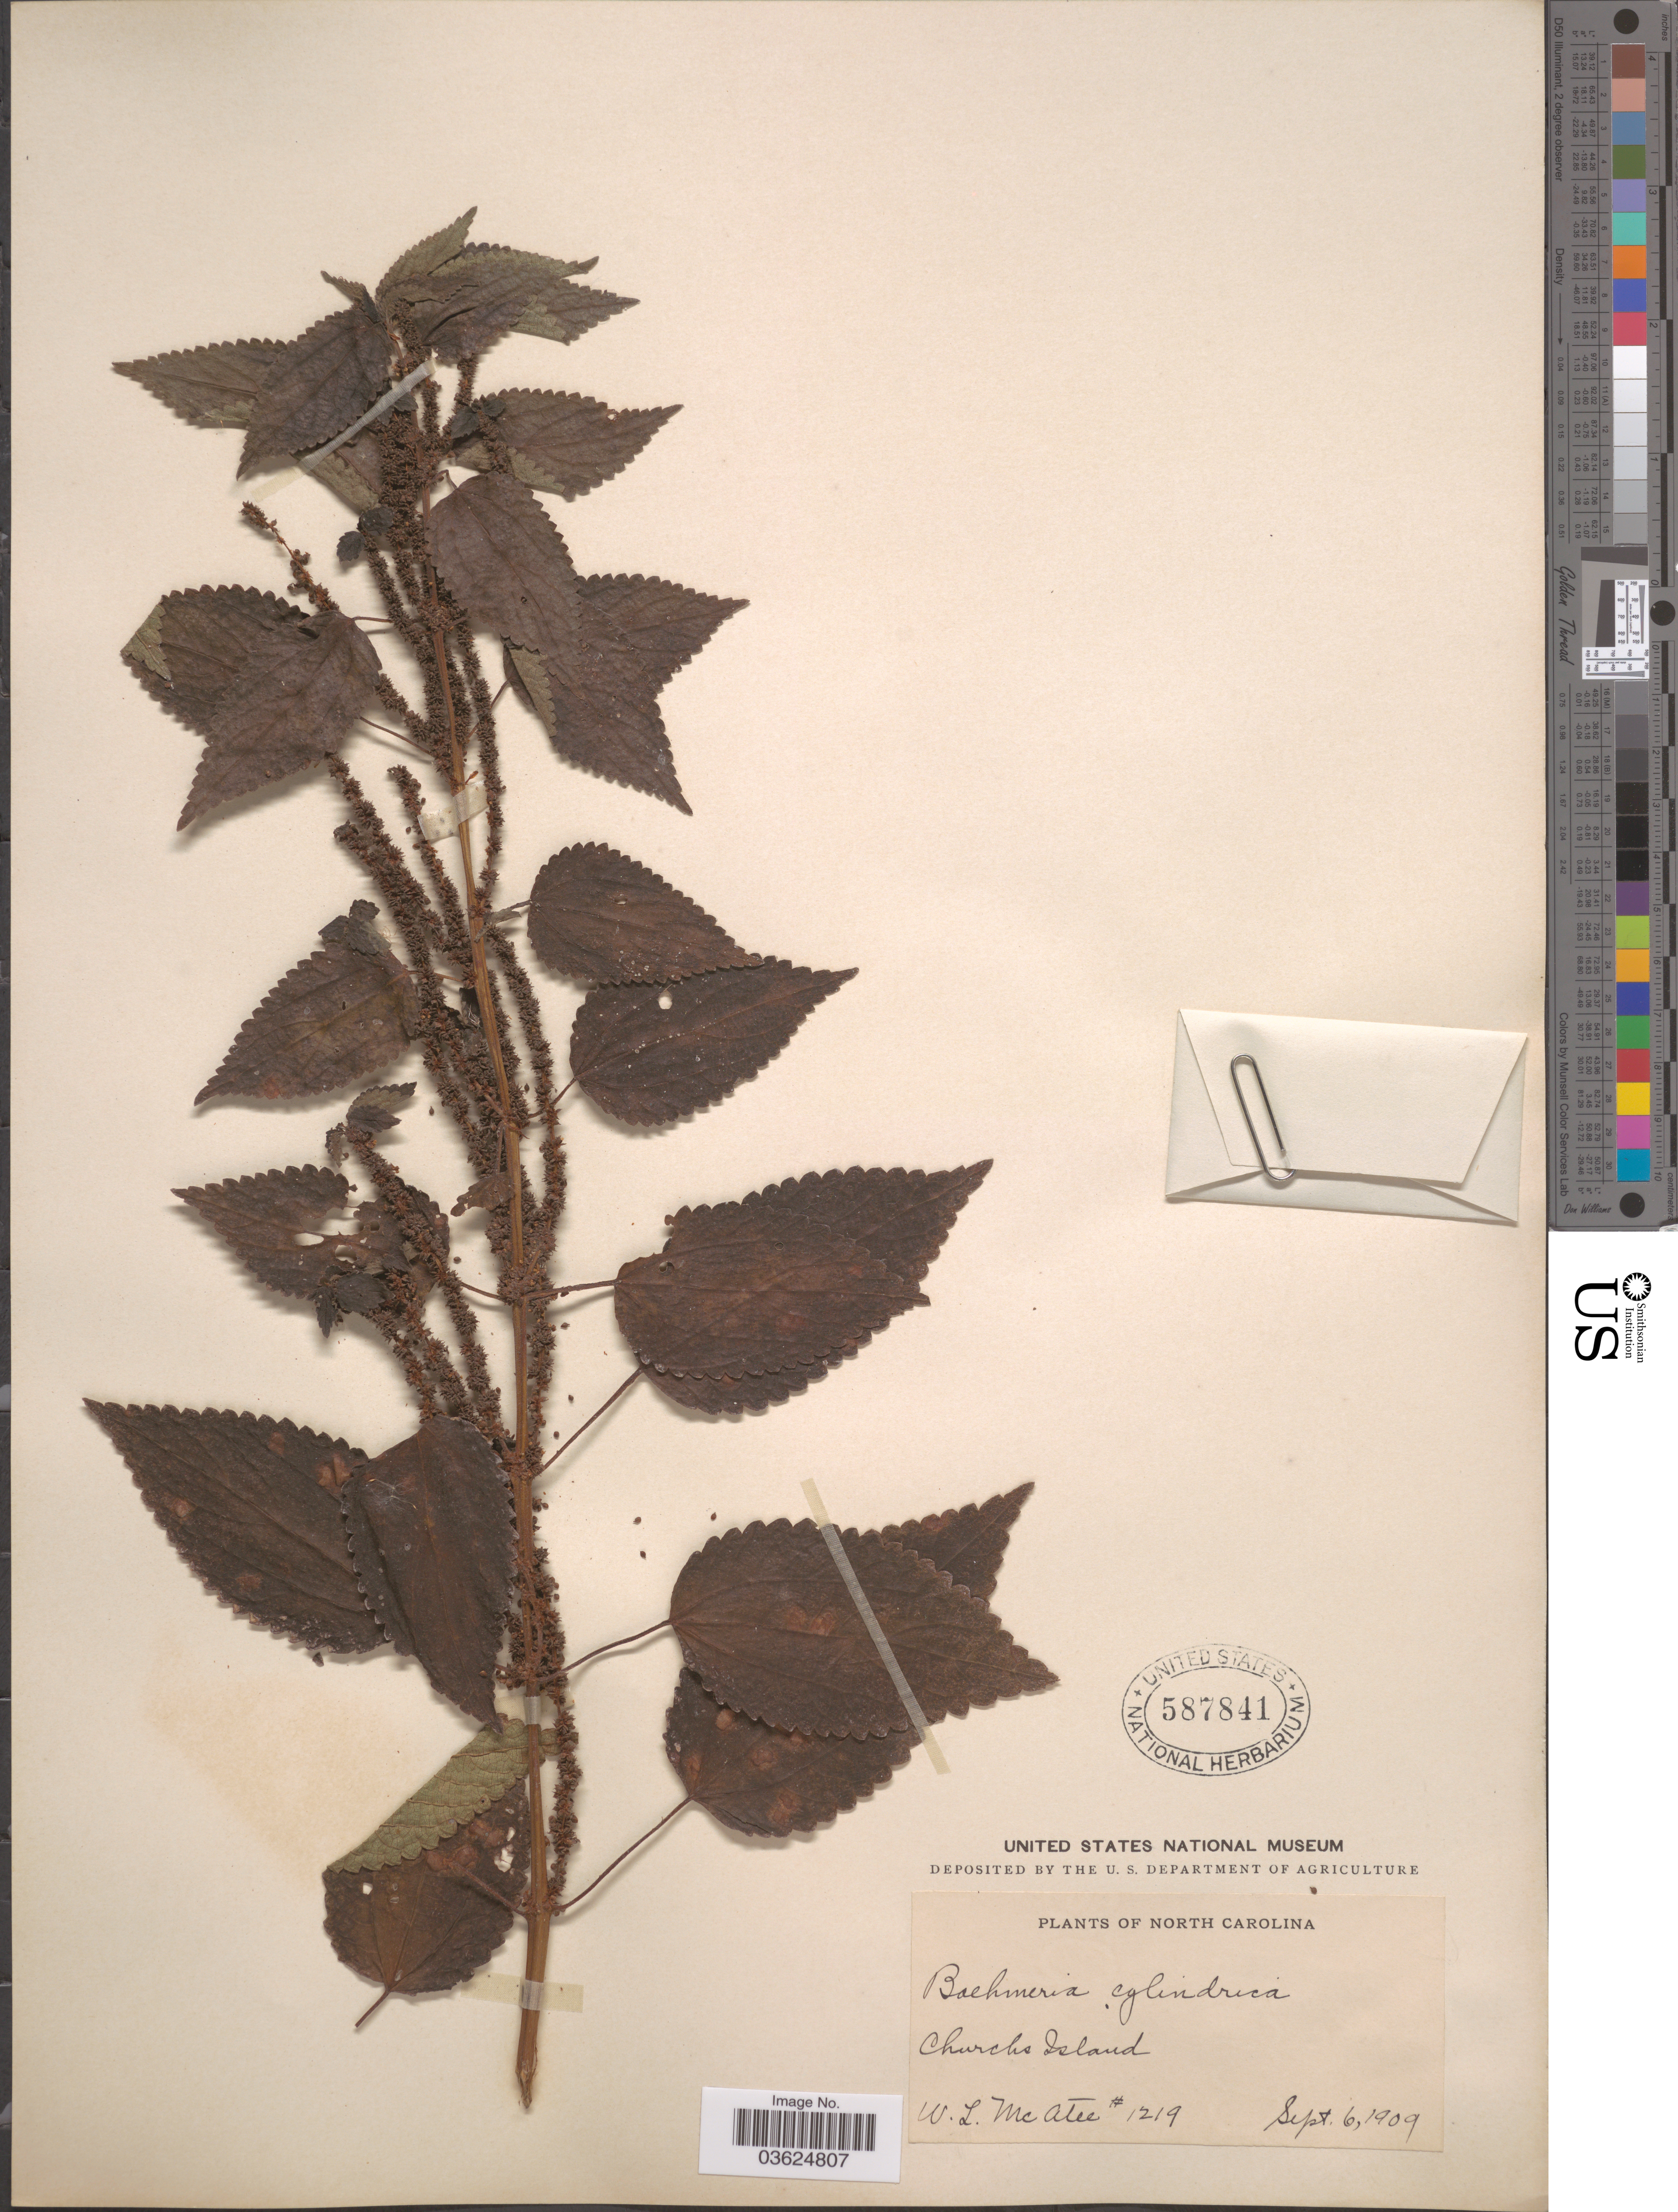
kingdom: Plantae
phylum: Tracheophyta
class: Magnoliopsida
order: Rosales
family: Urticaceae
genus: Boehmeria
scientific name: Boehmeria cylindrica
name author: (L.) Sw.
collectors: W. McAtee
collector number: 1219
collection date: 1909-09-06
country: United States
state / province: North Carolina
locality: Churchs Island.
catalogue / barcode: US 587841